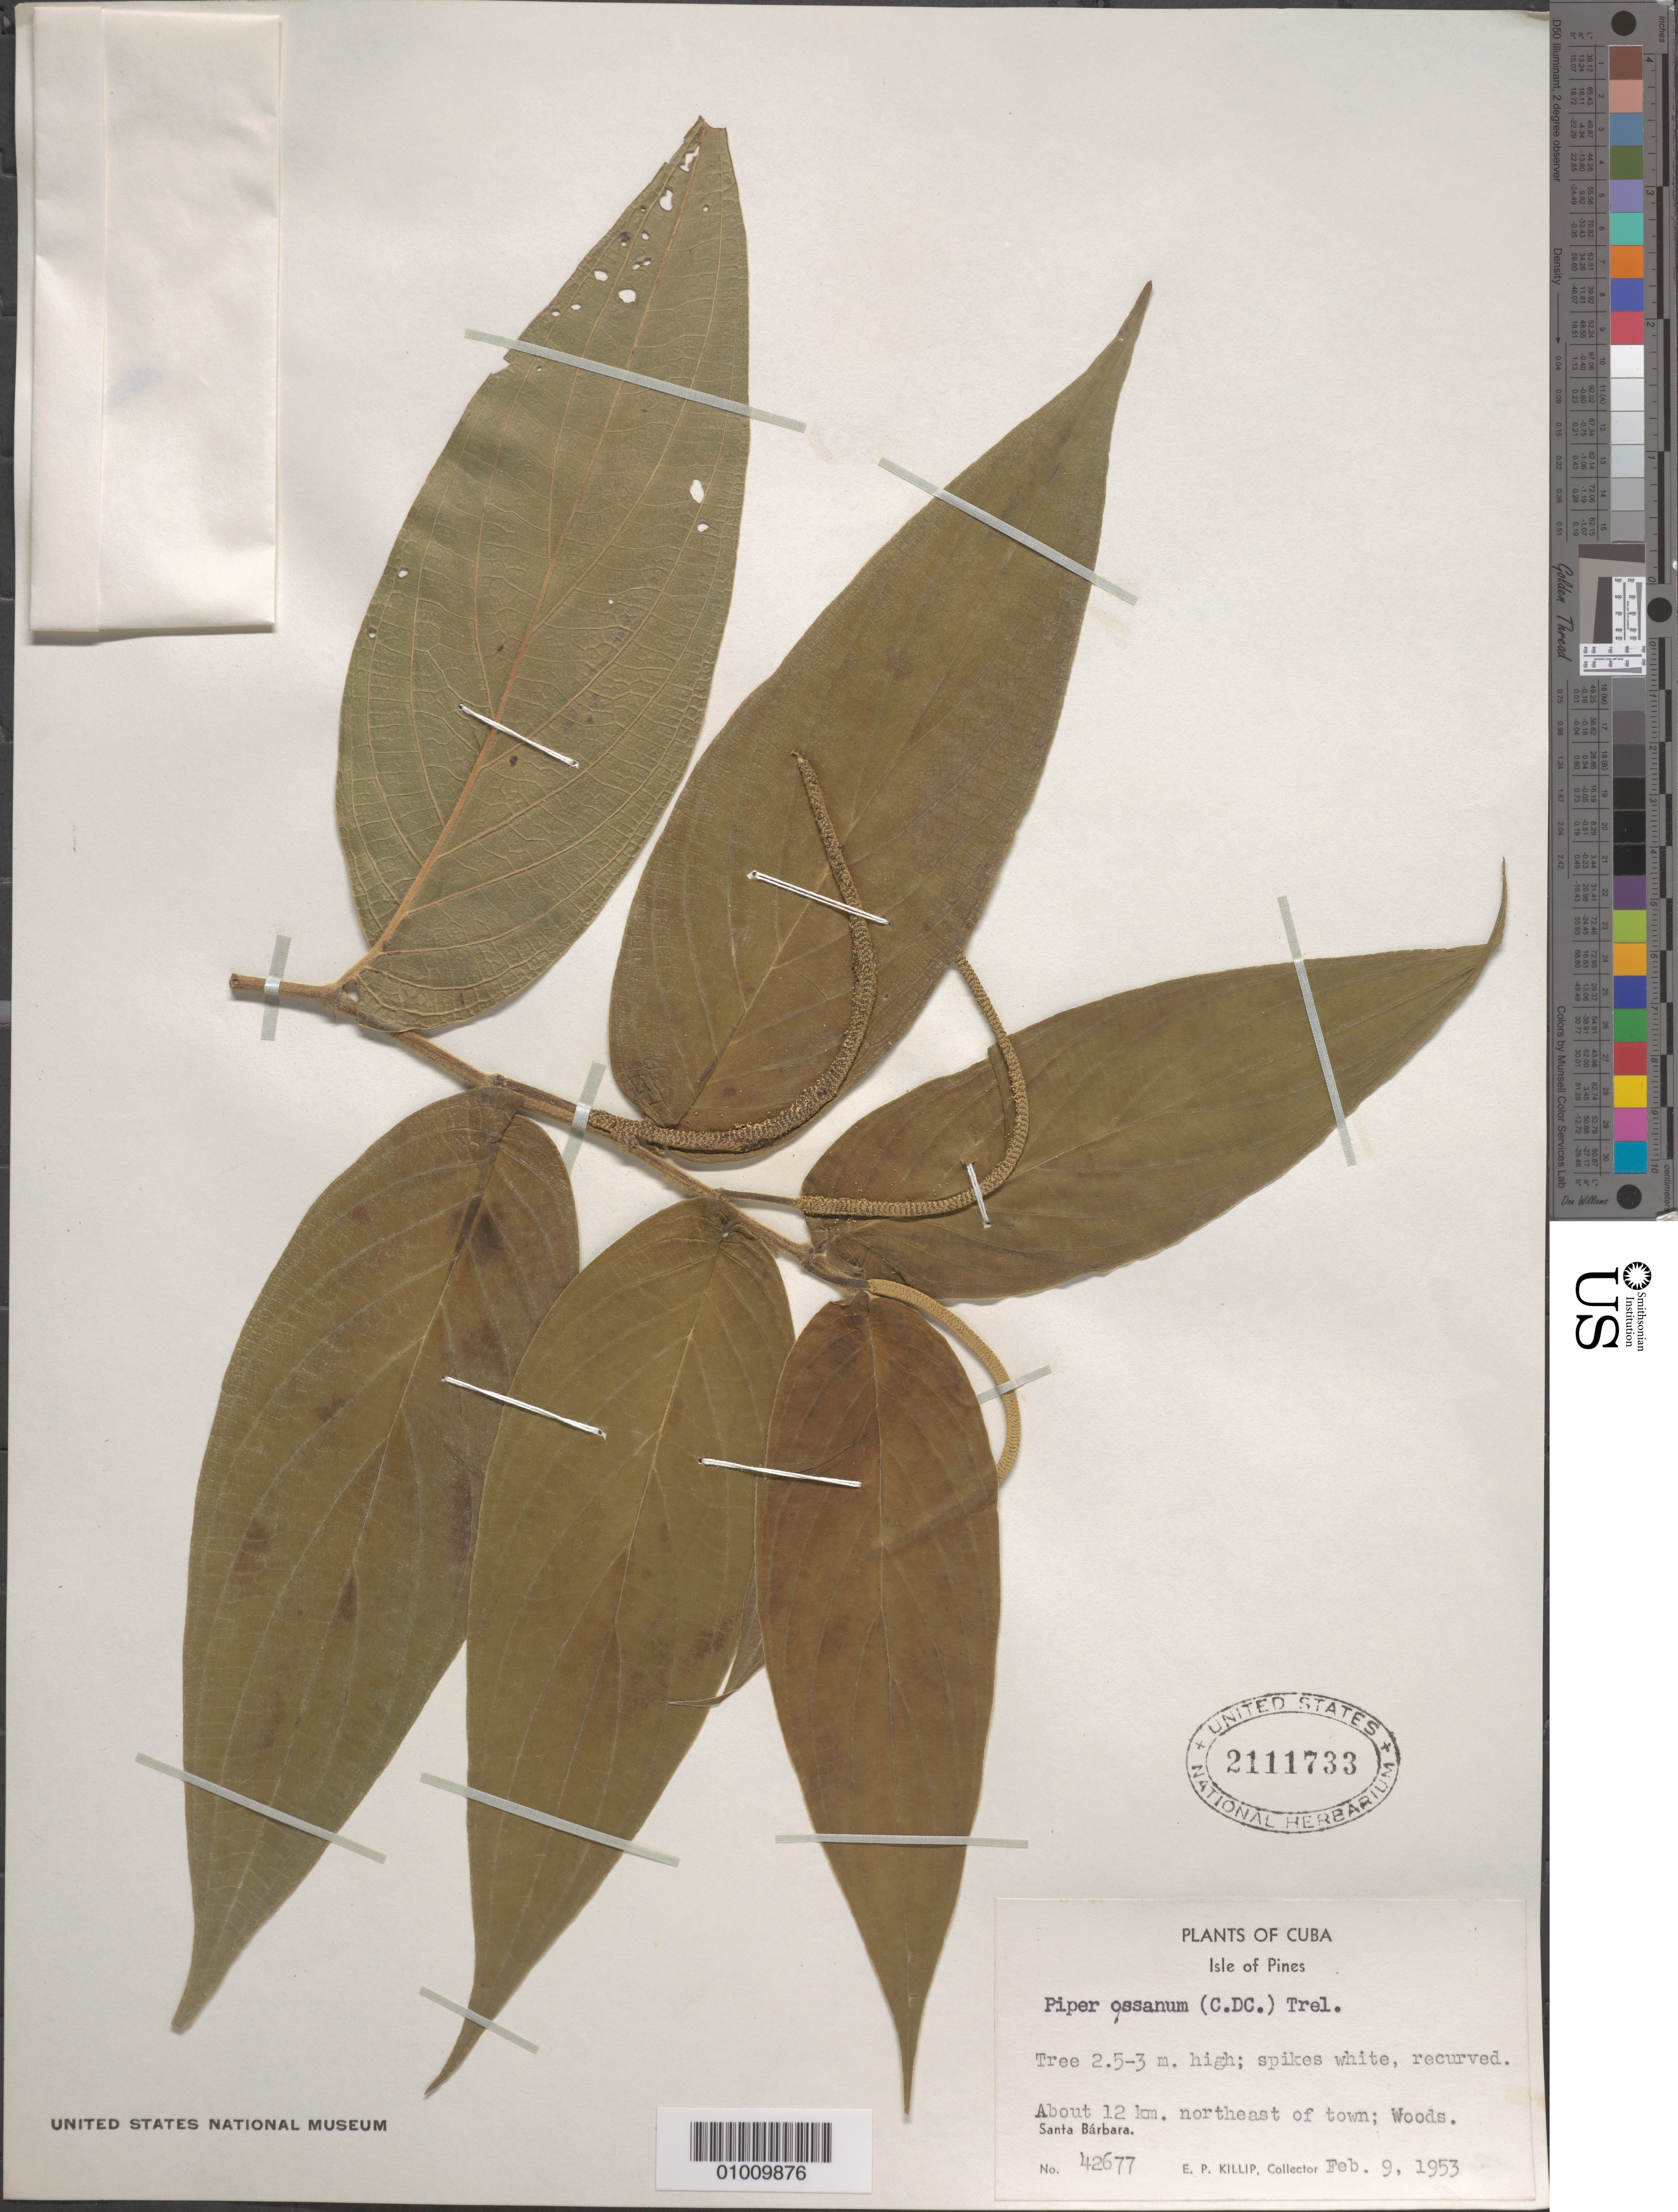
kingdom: Plantae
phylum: Tracheophyta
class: Magnoliopsida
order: Piperales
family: Piperaceae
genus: Piper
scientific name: Piper ossanum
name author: (C. DC.) Trel.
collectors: E. P. Killip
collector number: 42677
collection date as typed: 09 Feb 1953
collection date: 1953-02-09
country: Cuba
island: Isla de la Juventud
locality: Santa Barbara Isle of Pines About 12 km NE of town, woods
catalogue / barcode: US 2111733